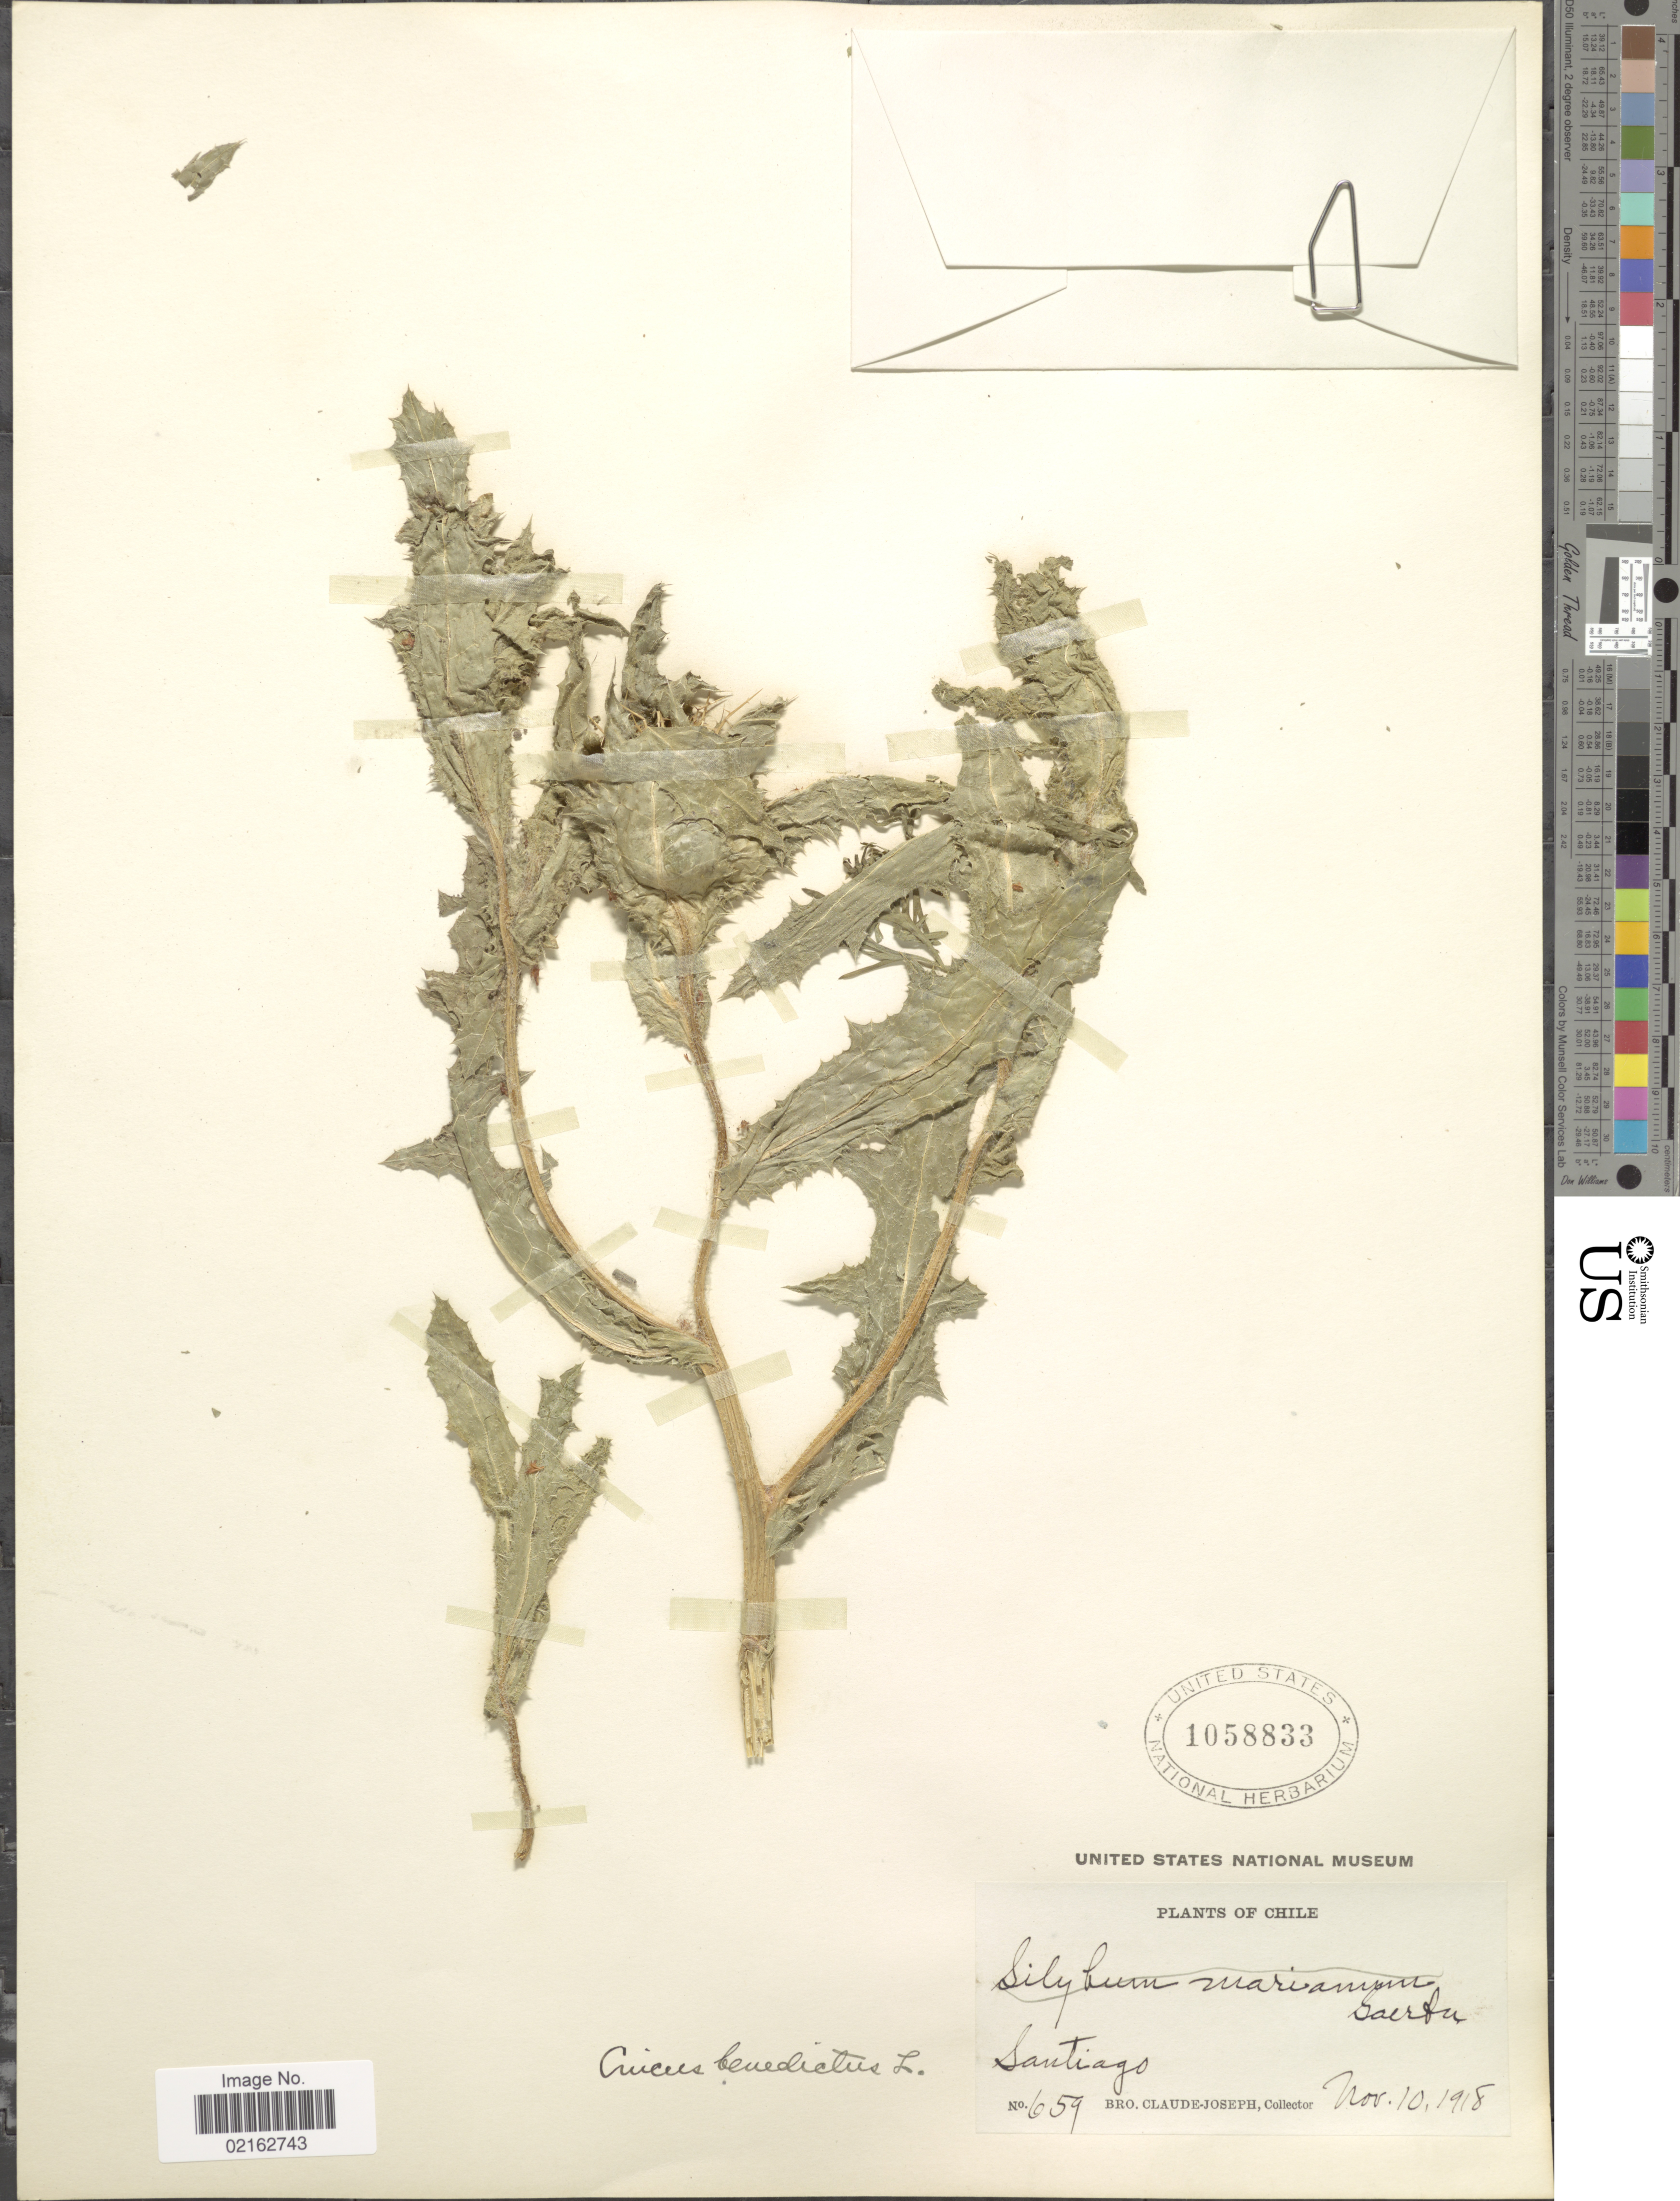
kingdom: Plantae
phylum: Tracheophyta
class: Magnoliopsida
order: Asterales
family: Asteraceae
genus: Centaurea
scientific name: Centaurea benedicta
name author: (L.) L.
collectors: Bro. Claude-Joseph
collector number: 659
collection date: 1918-11-10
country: Chile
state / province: Región Metropolitana (RM)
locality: Santiago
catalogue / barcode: US 1058833